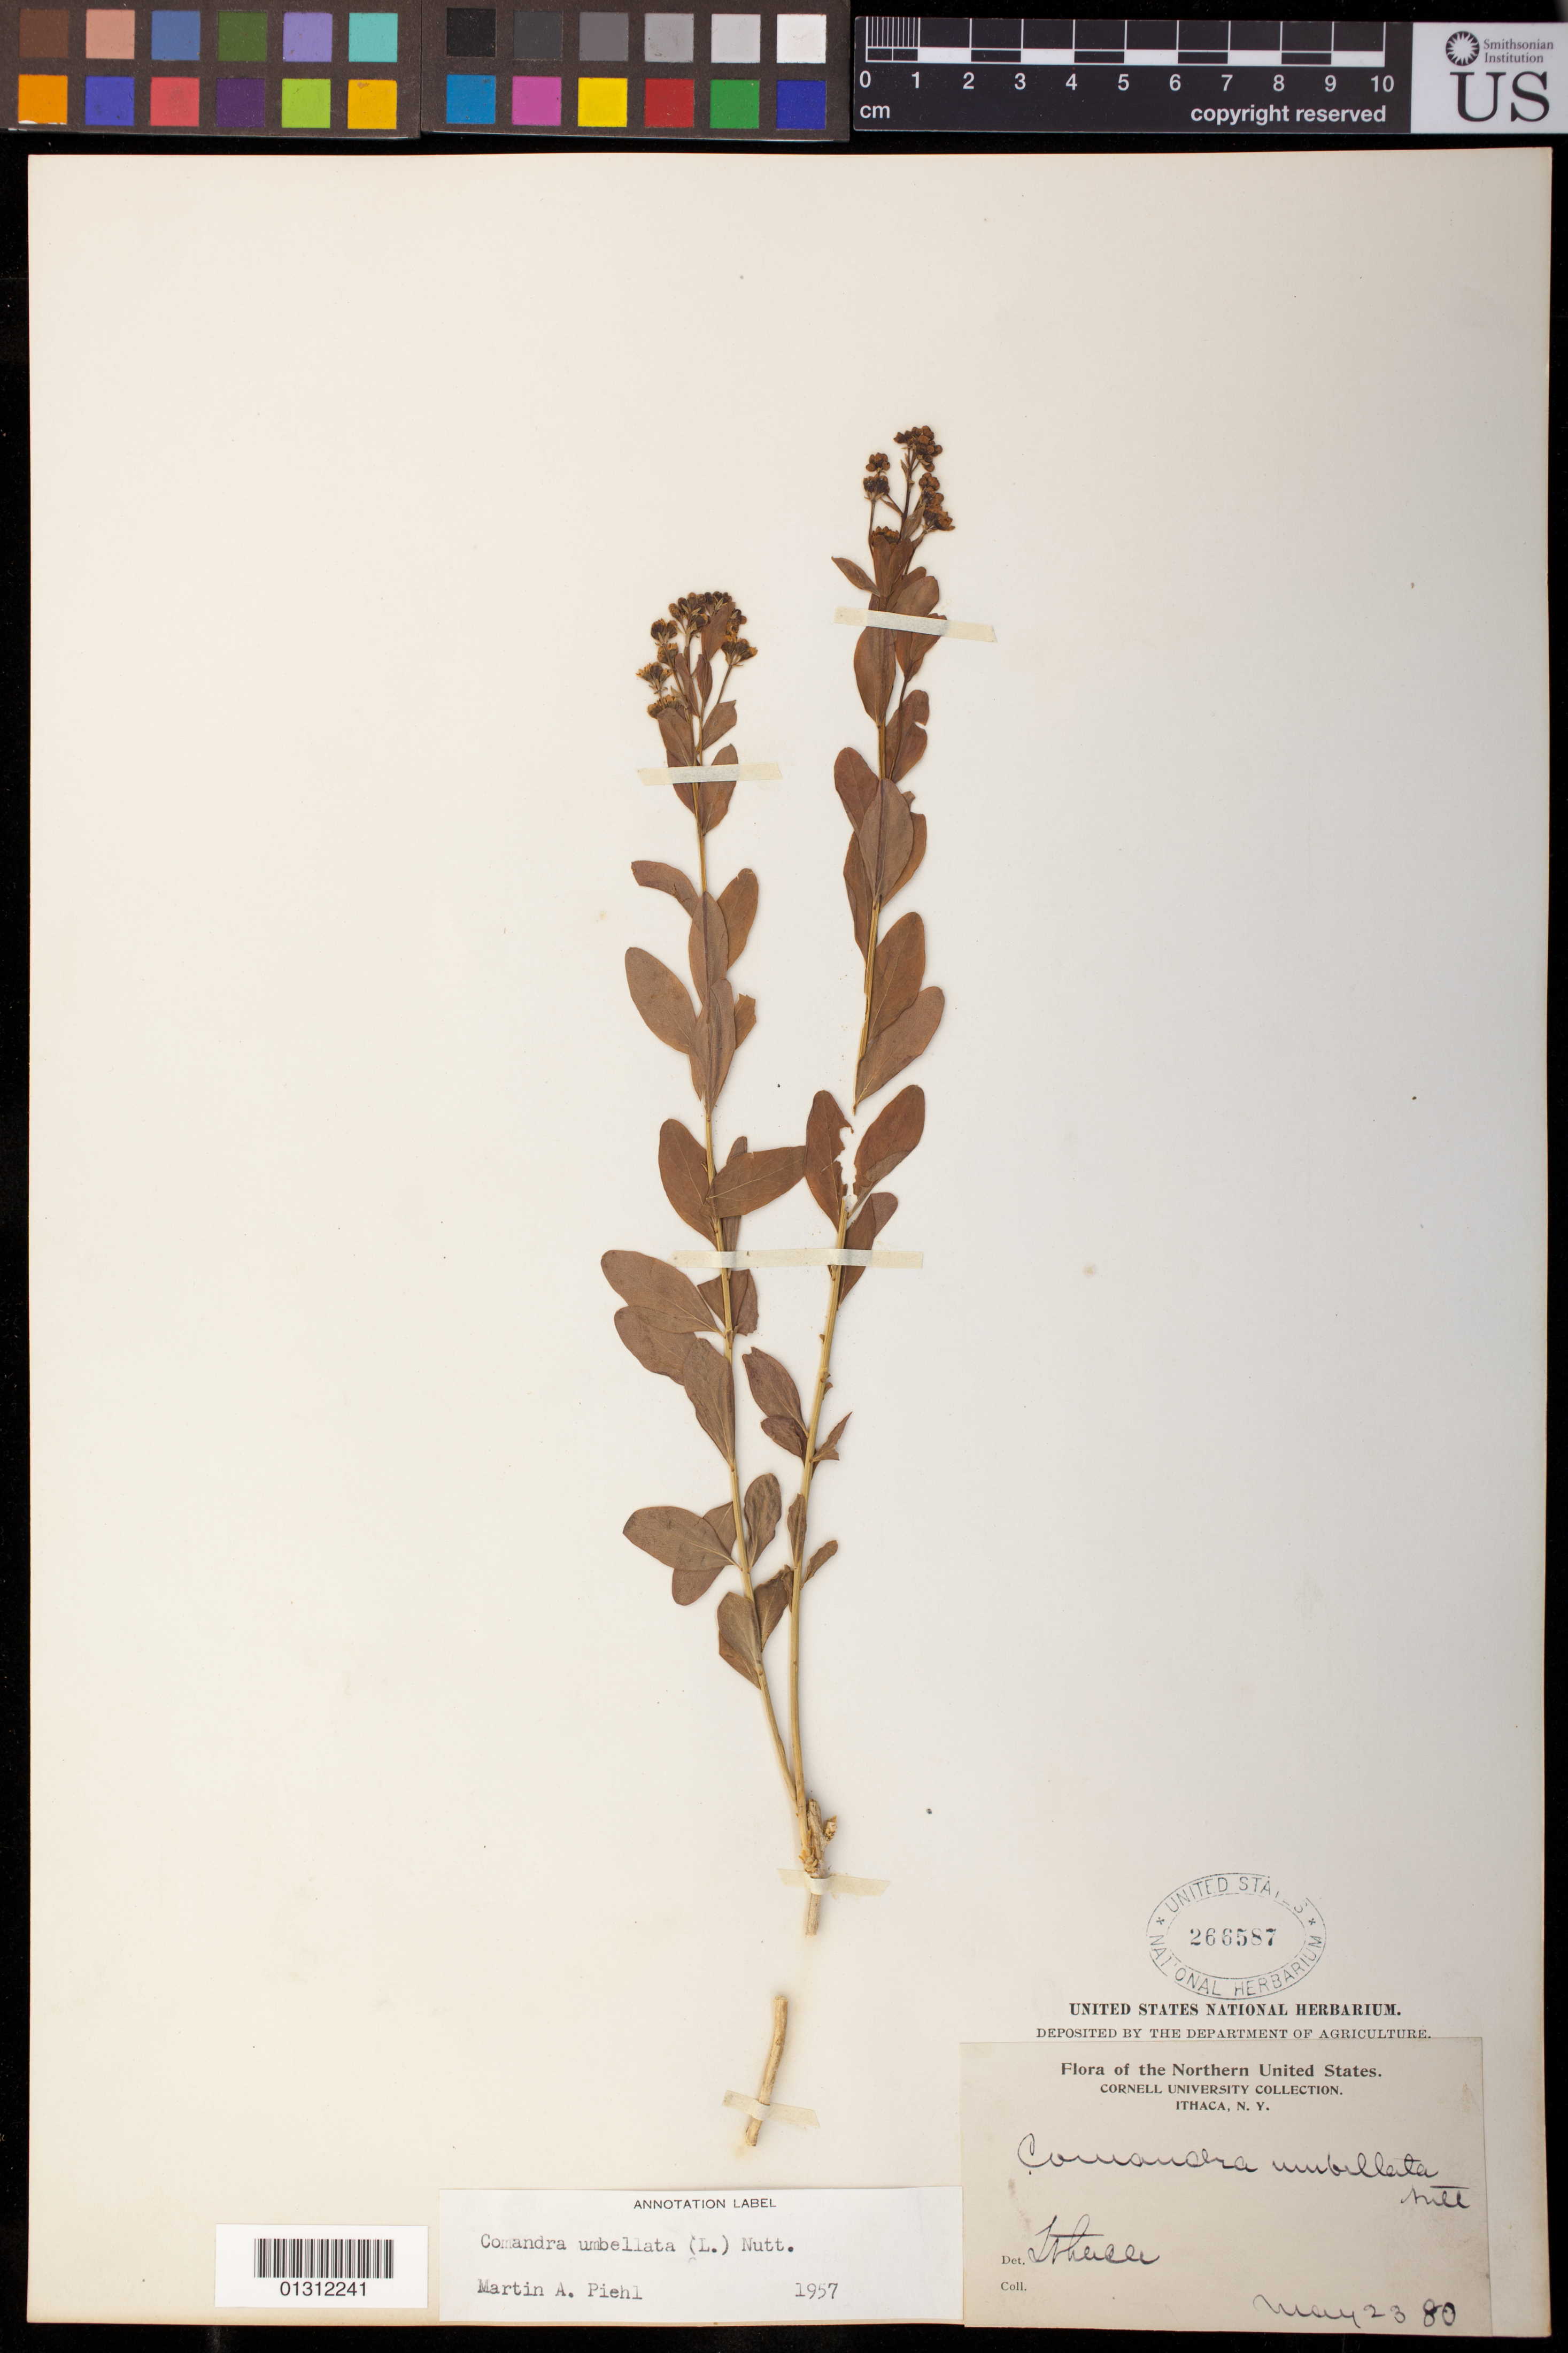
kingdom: Plantae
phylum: Tracheophyta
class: Magnoliopsida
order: Santalales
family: Comandraceae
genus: Comandra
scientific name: Comandra umbellata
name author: (L.) Nutt.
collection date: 1880-05-23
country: United States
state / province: New York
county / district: Tompkins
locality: Ithaca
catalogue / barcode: US 266587